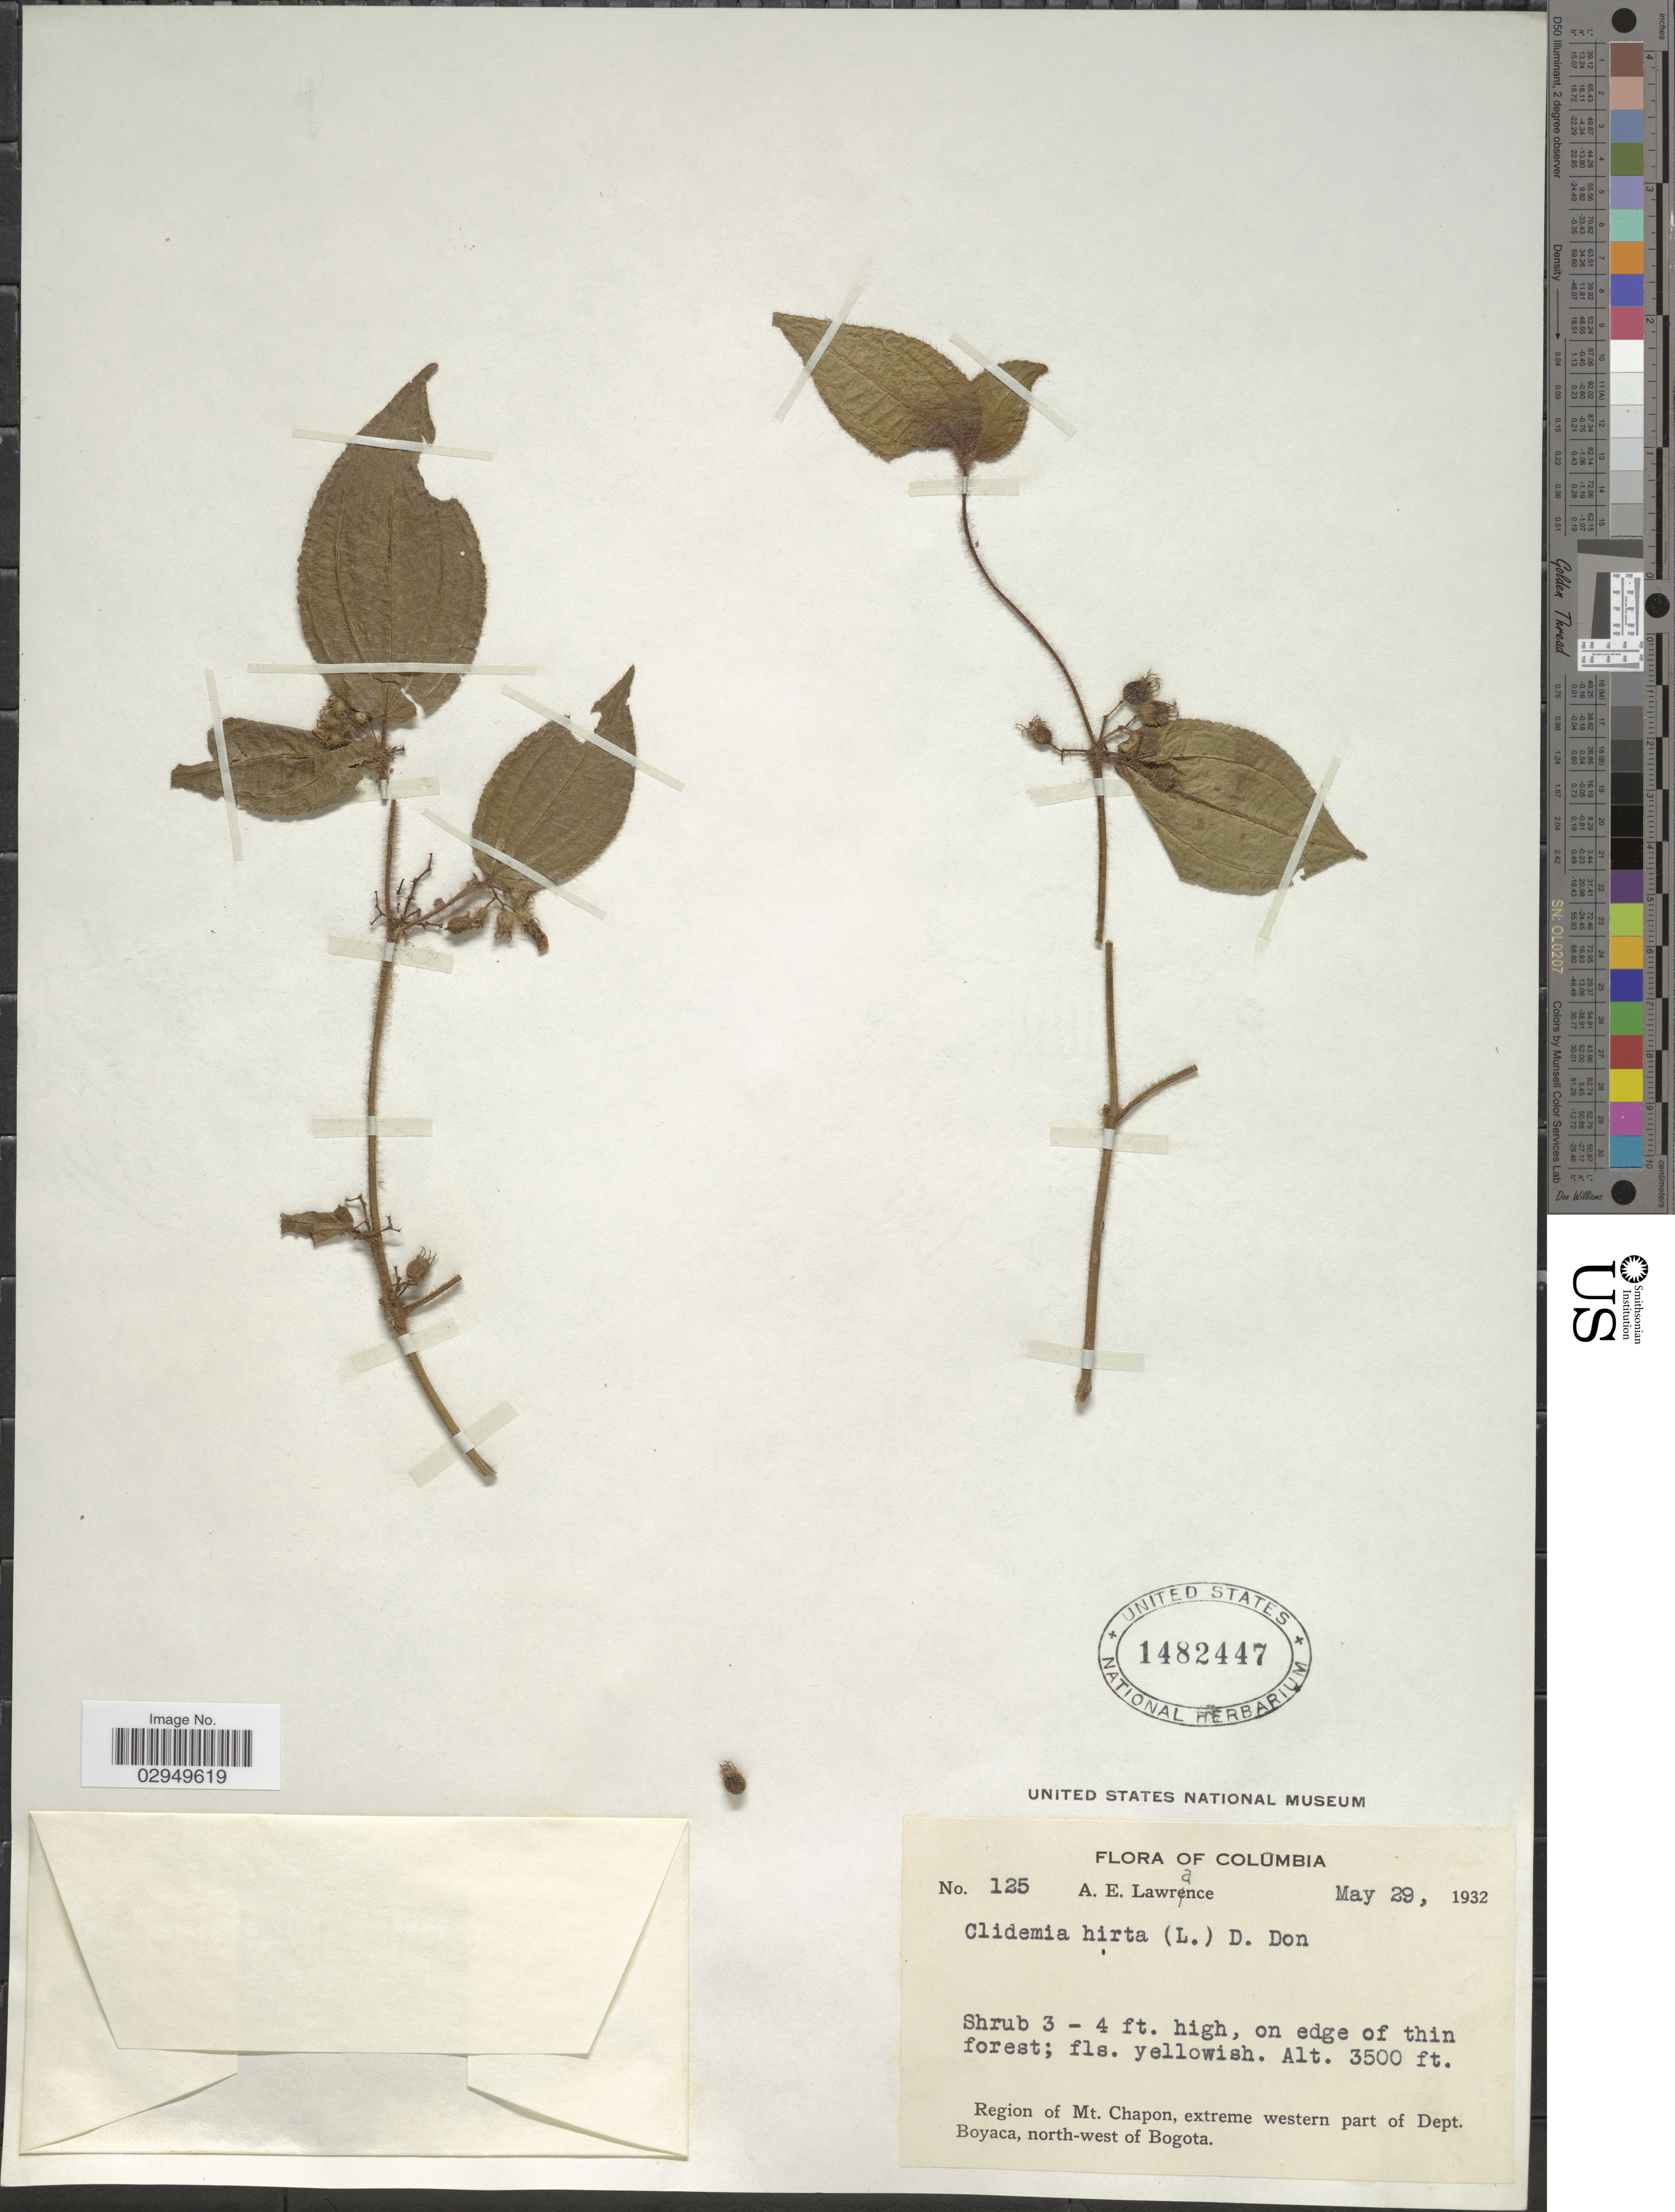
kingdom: Plantae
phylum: Tracheophyta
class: Magnoliopsida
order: Myrtales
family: Melastomataceae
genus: Clidemia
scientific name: Clidemia hirta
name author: (L.) D. Don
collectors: A. Lawrance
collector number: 125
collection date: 1932-05-29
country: Colombia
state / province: Boyacá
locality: Region of Mt. Chapon, extreme western part of Dept. Boyaca, north-west of Bogota.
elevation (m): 1067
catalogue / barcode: US 1482447